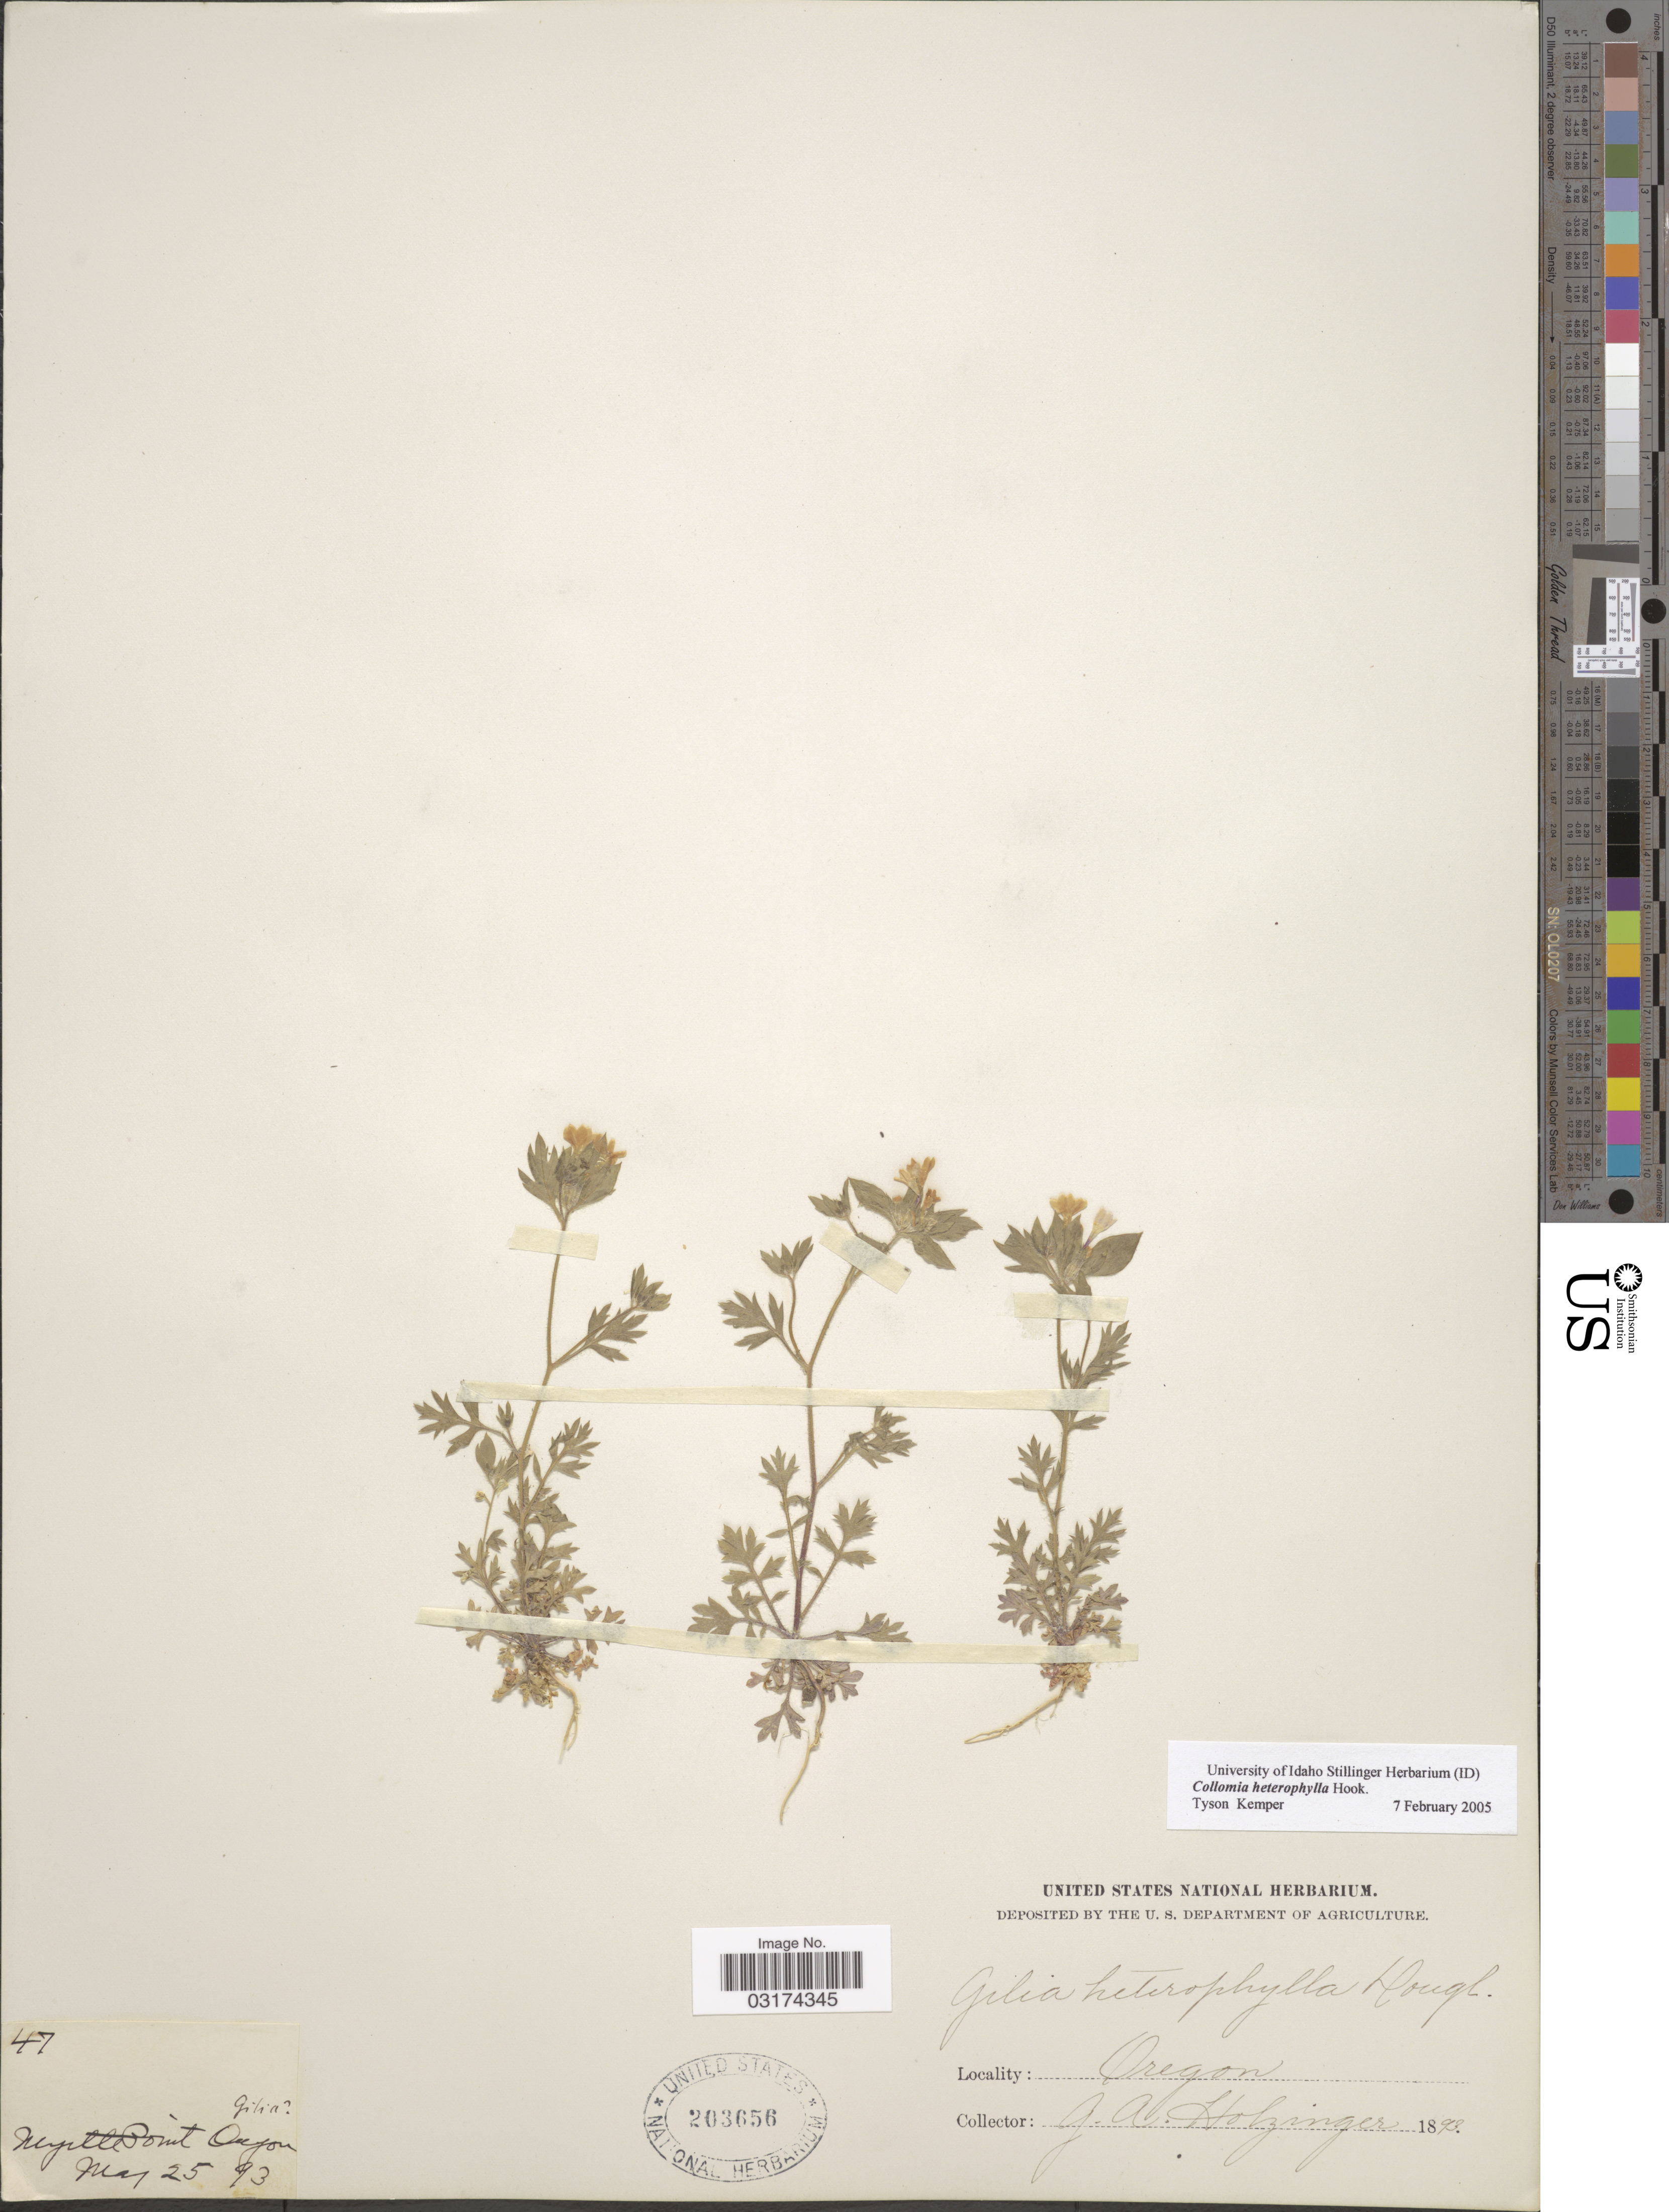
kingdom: Plantae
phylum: Tracheophyta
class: Magnoliopsida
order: Ericales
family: Polemoniaceae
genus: Collomia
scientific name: Collomia heterophylla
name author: Hook.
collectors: G. A. Holzinger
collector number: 47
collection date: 1893-05-25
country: United States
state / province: Oregon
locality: Myrtle Point.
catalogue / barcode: US 203656